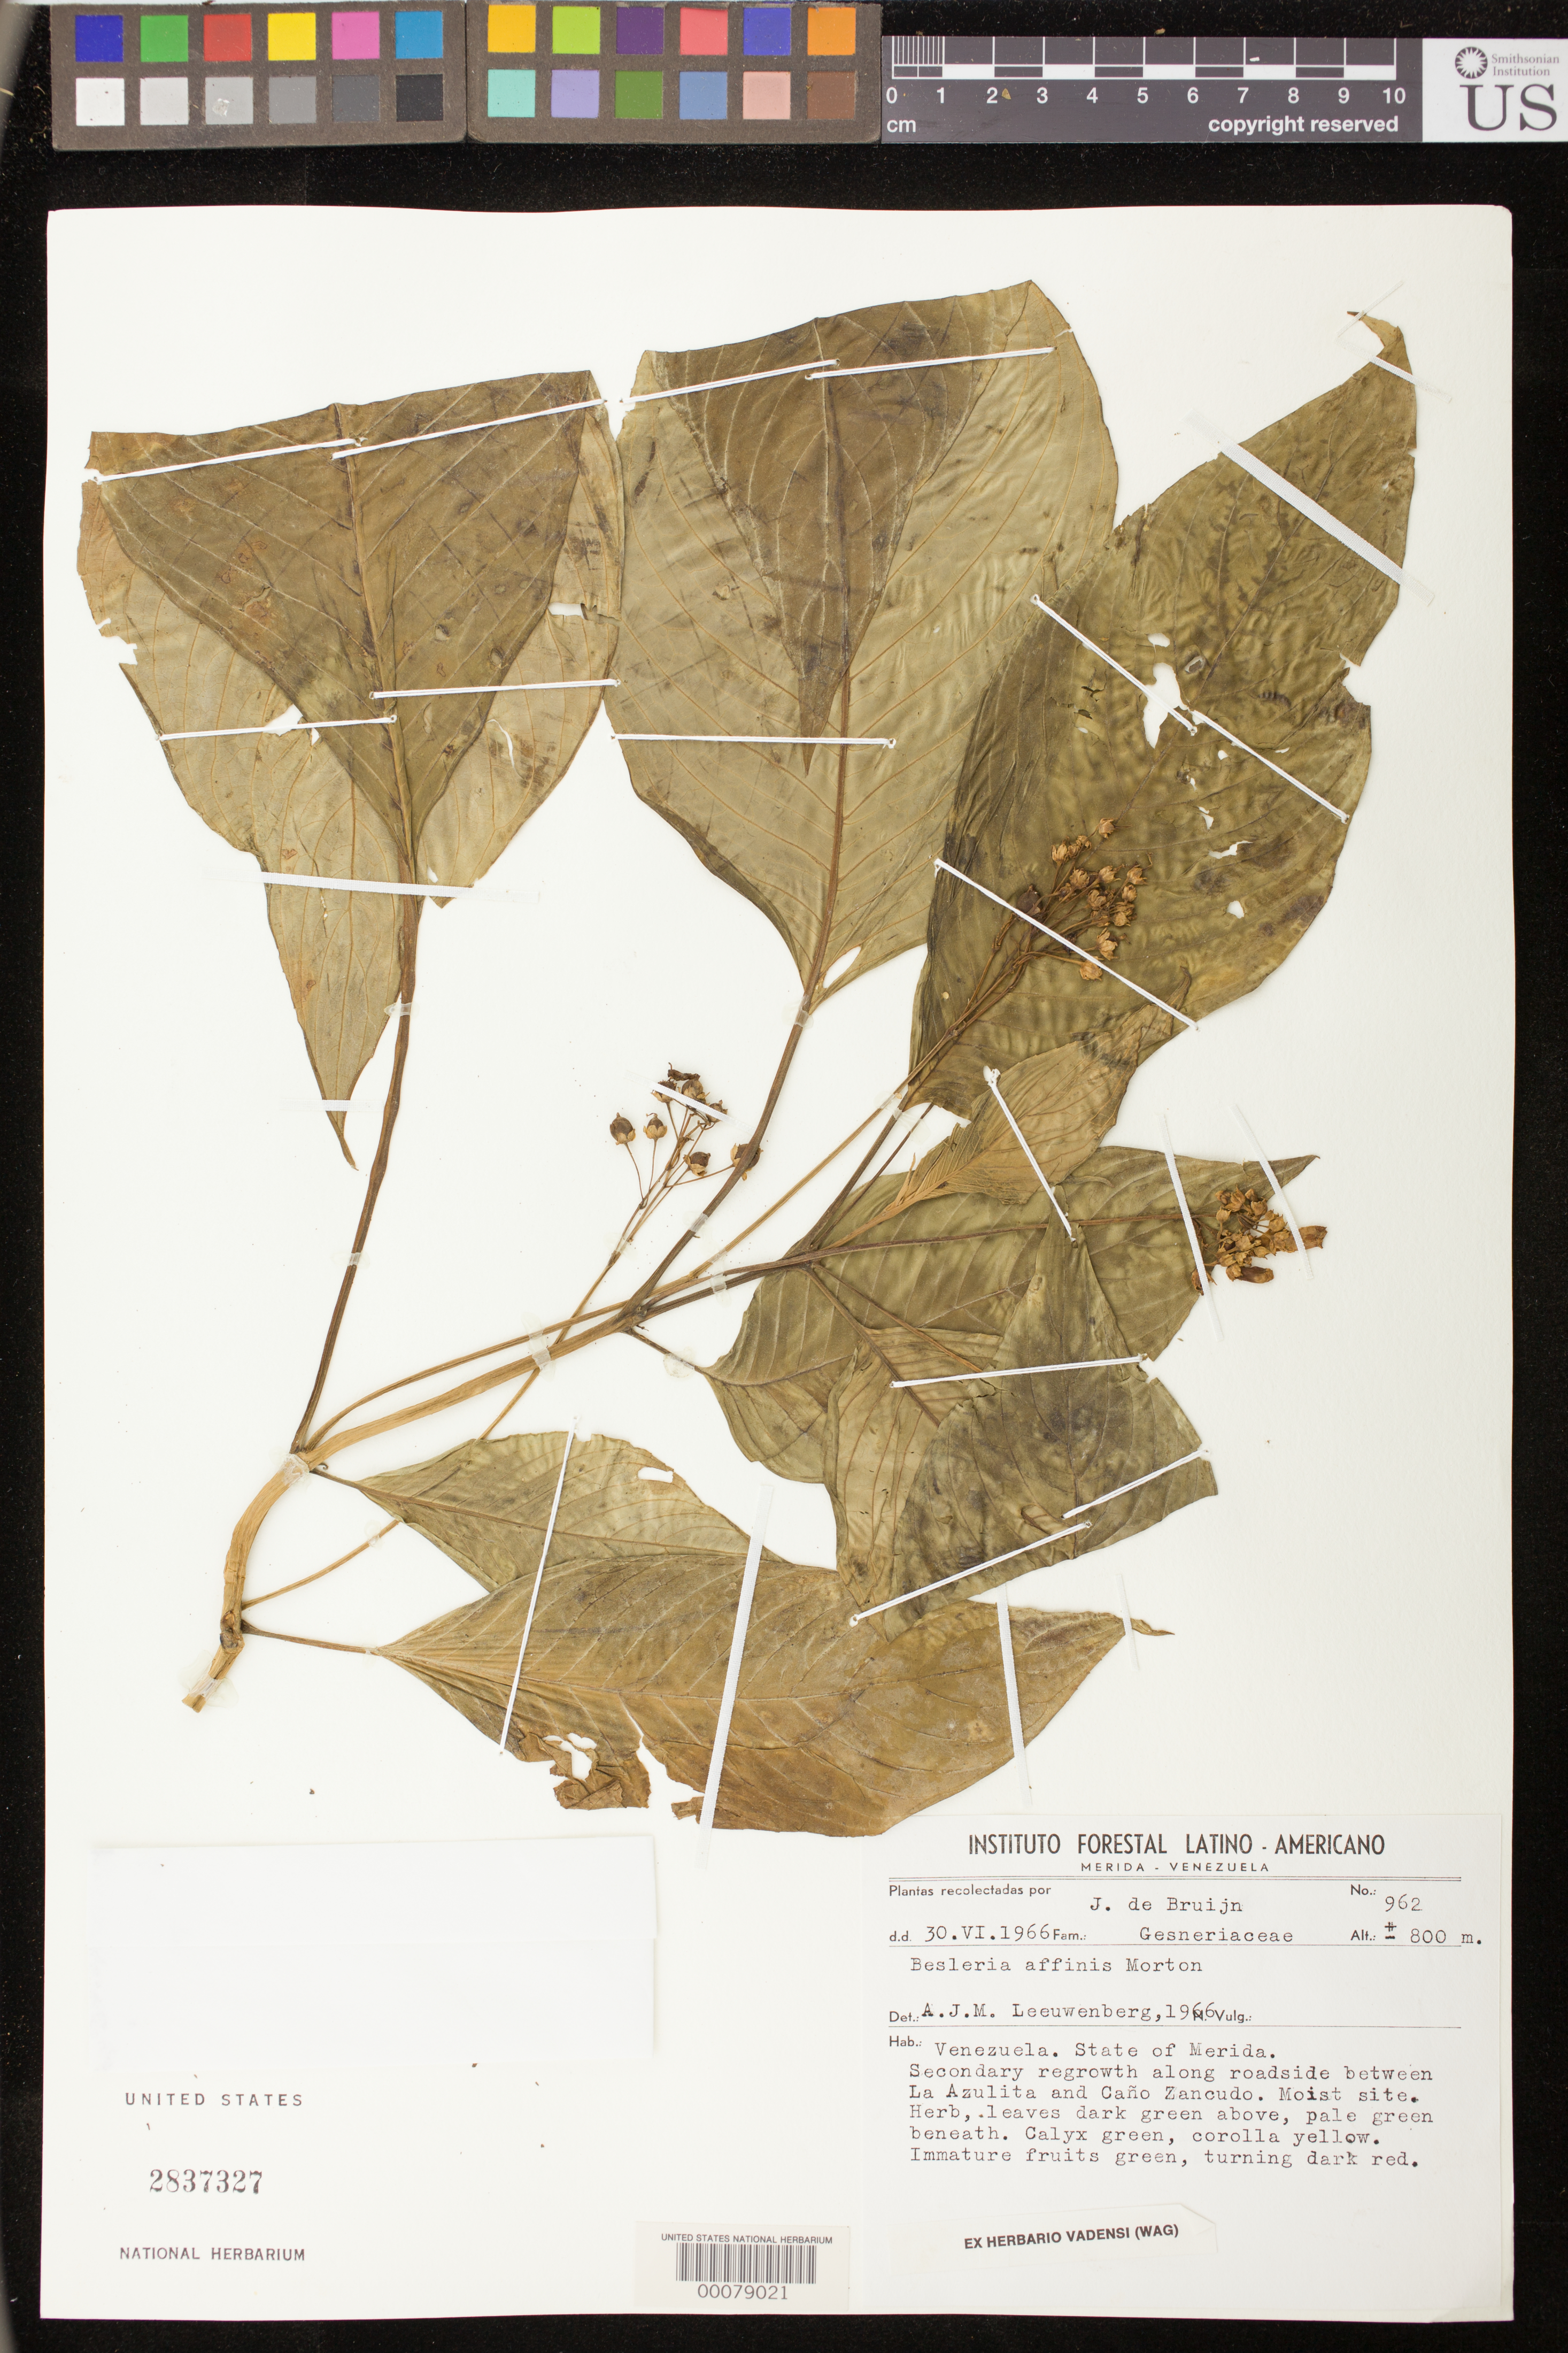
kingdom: Plantae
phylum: Tracheophyta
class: Magnoliopsida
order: Lamiales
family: Gesneriaceae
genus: Besleria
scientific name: Besleria affinis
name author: C.V. Morton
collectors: J. Bruijn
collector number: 962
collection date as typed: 30 Jun 1966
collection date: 1966-06-30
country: Venezuela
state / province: Mérida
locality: Between La Azulita and Cano Zancudo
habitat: Secondary regrowth along roadside, moist site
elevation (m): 800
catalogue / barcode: US 2837327